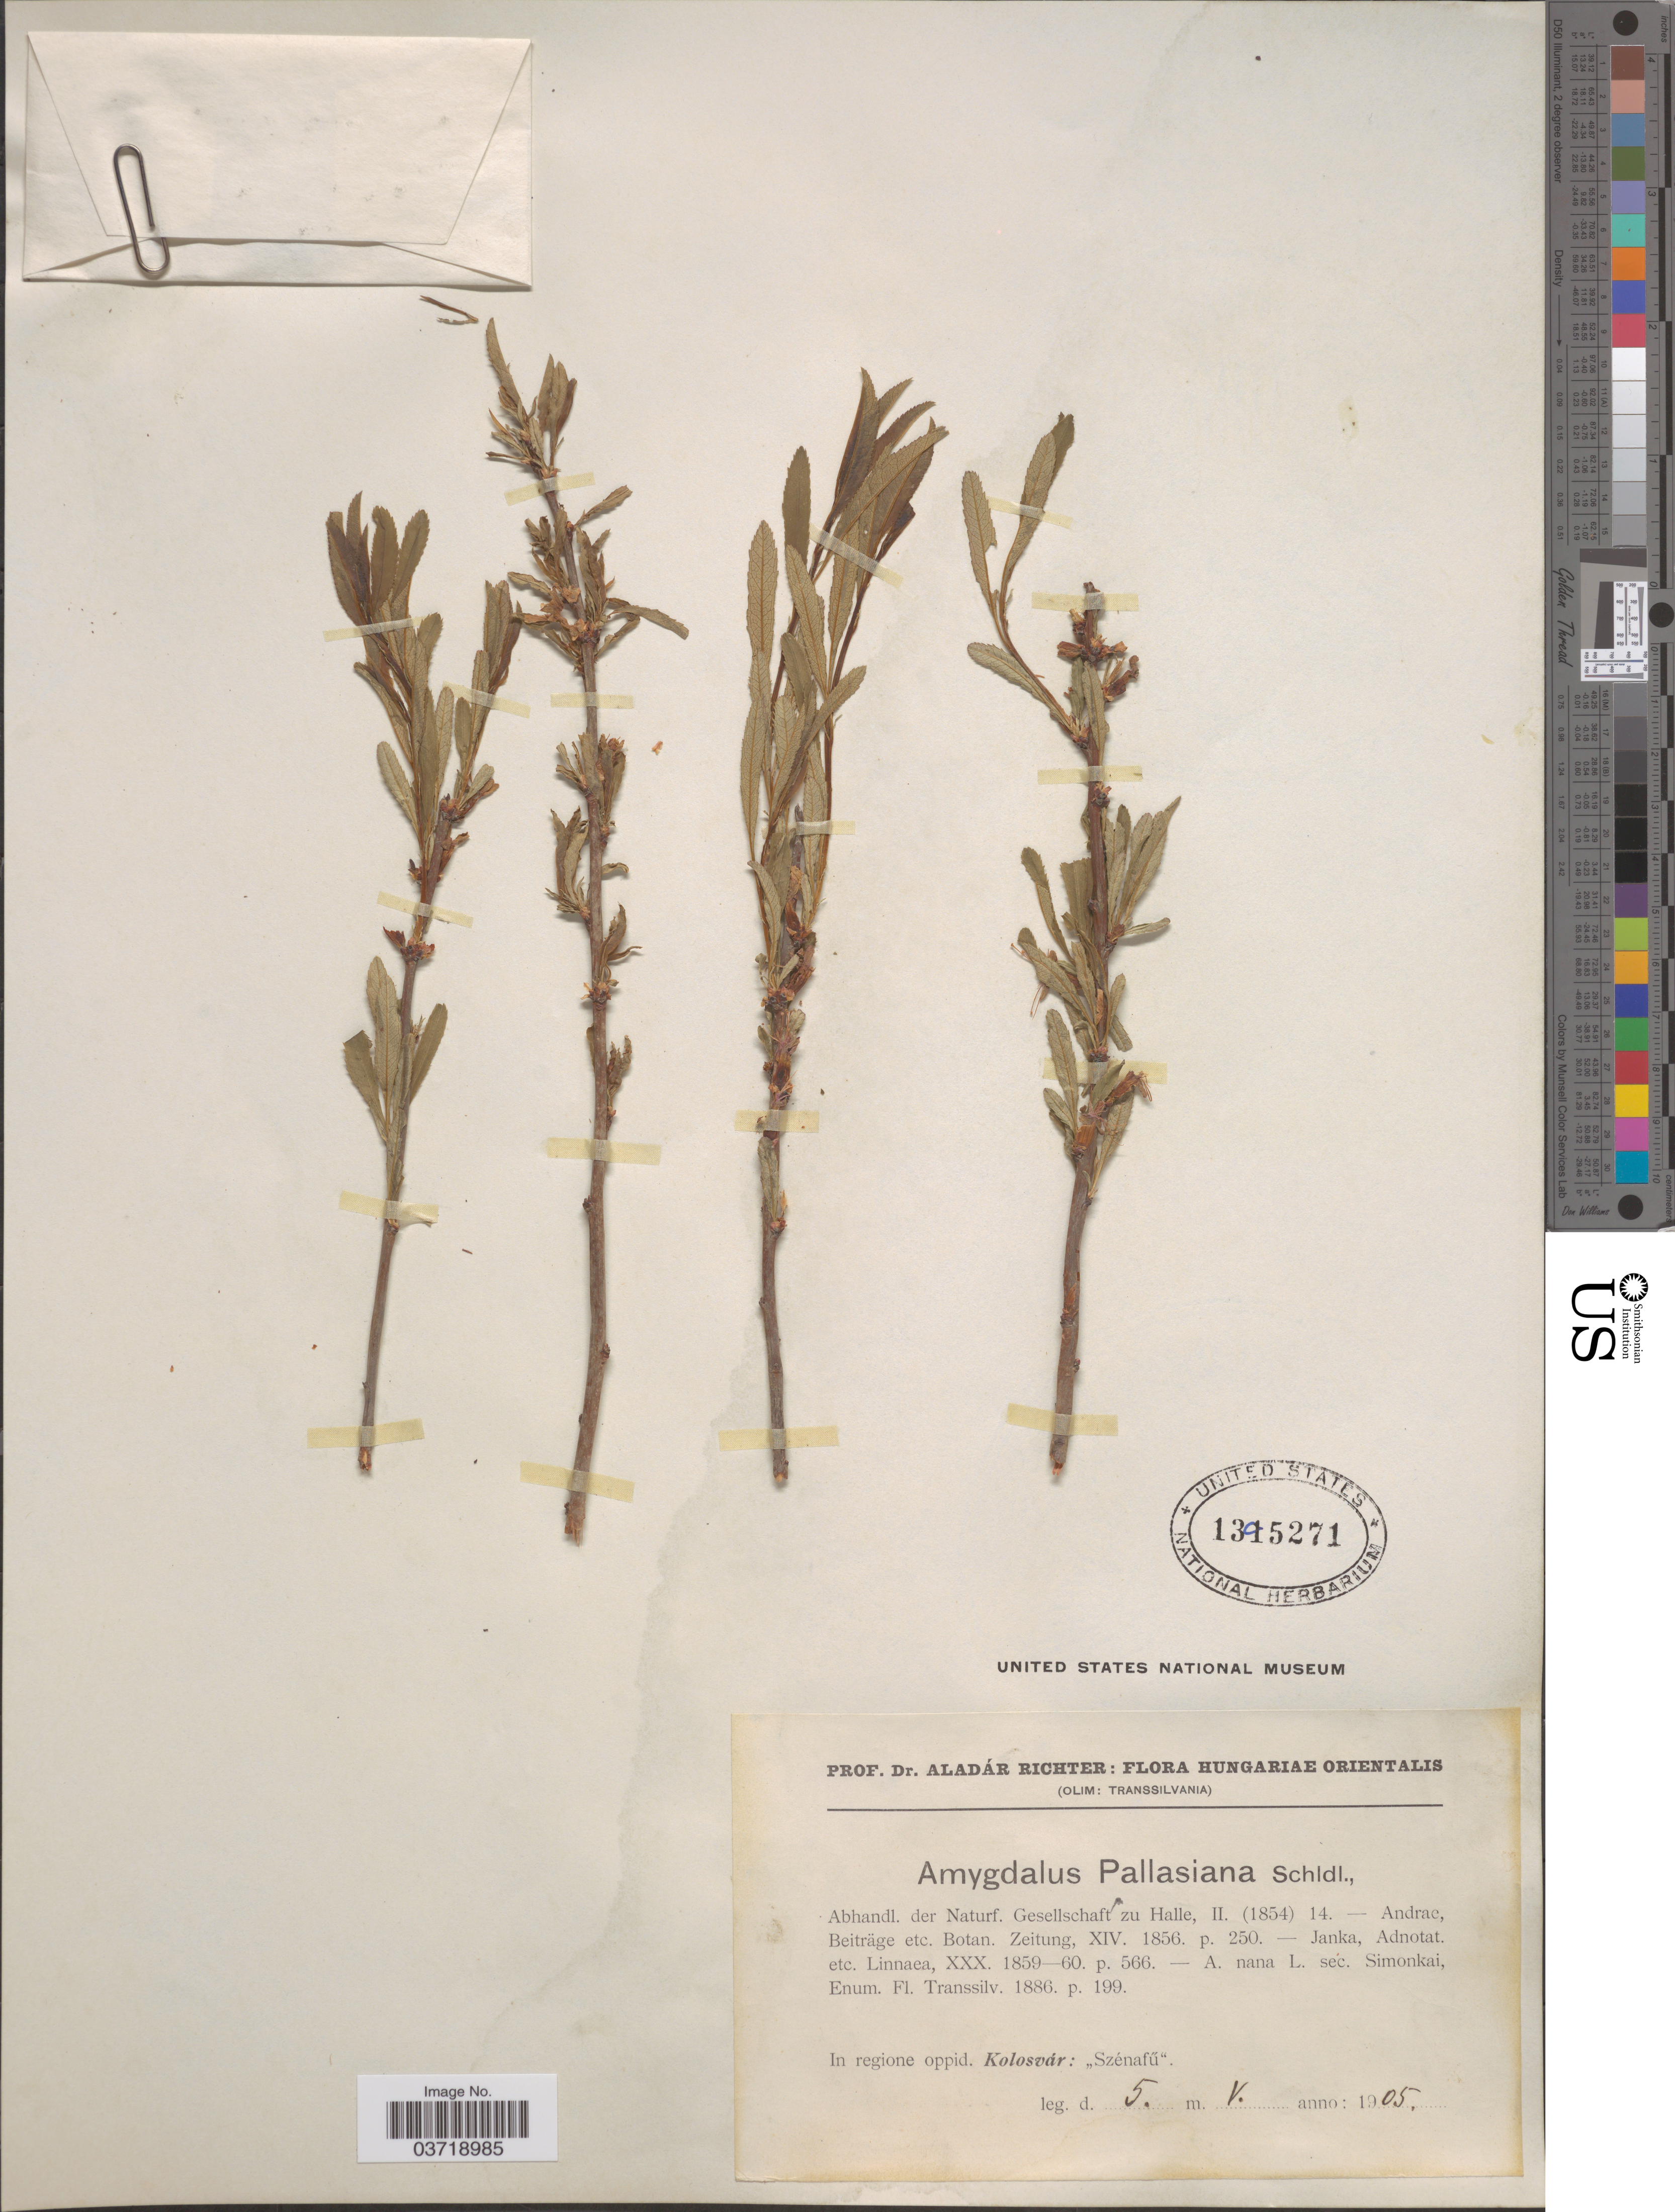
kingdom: Plantae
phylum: Tracheophyta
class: Magnoliopsida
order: Rosales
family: Rosaceae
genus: Prunus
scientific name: Prunus tenella var. tenella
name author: Batsch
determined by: Strong, Mark T., (BOT), Smithsonian Institution - National Museum of Natural History (UNITED STATES)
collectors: A. Richter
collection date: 1905-05-05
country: Hungary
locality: Hungariae Orientalis. (Olim: Transsilvania). [unsure placement] In regione oppid. Kolosvár: "Szénafü".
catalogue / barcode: US 1395271